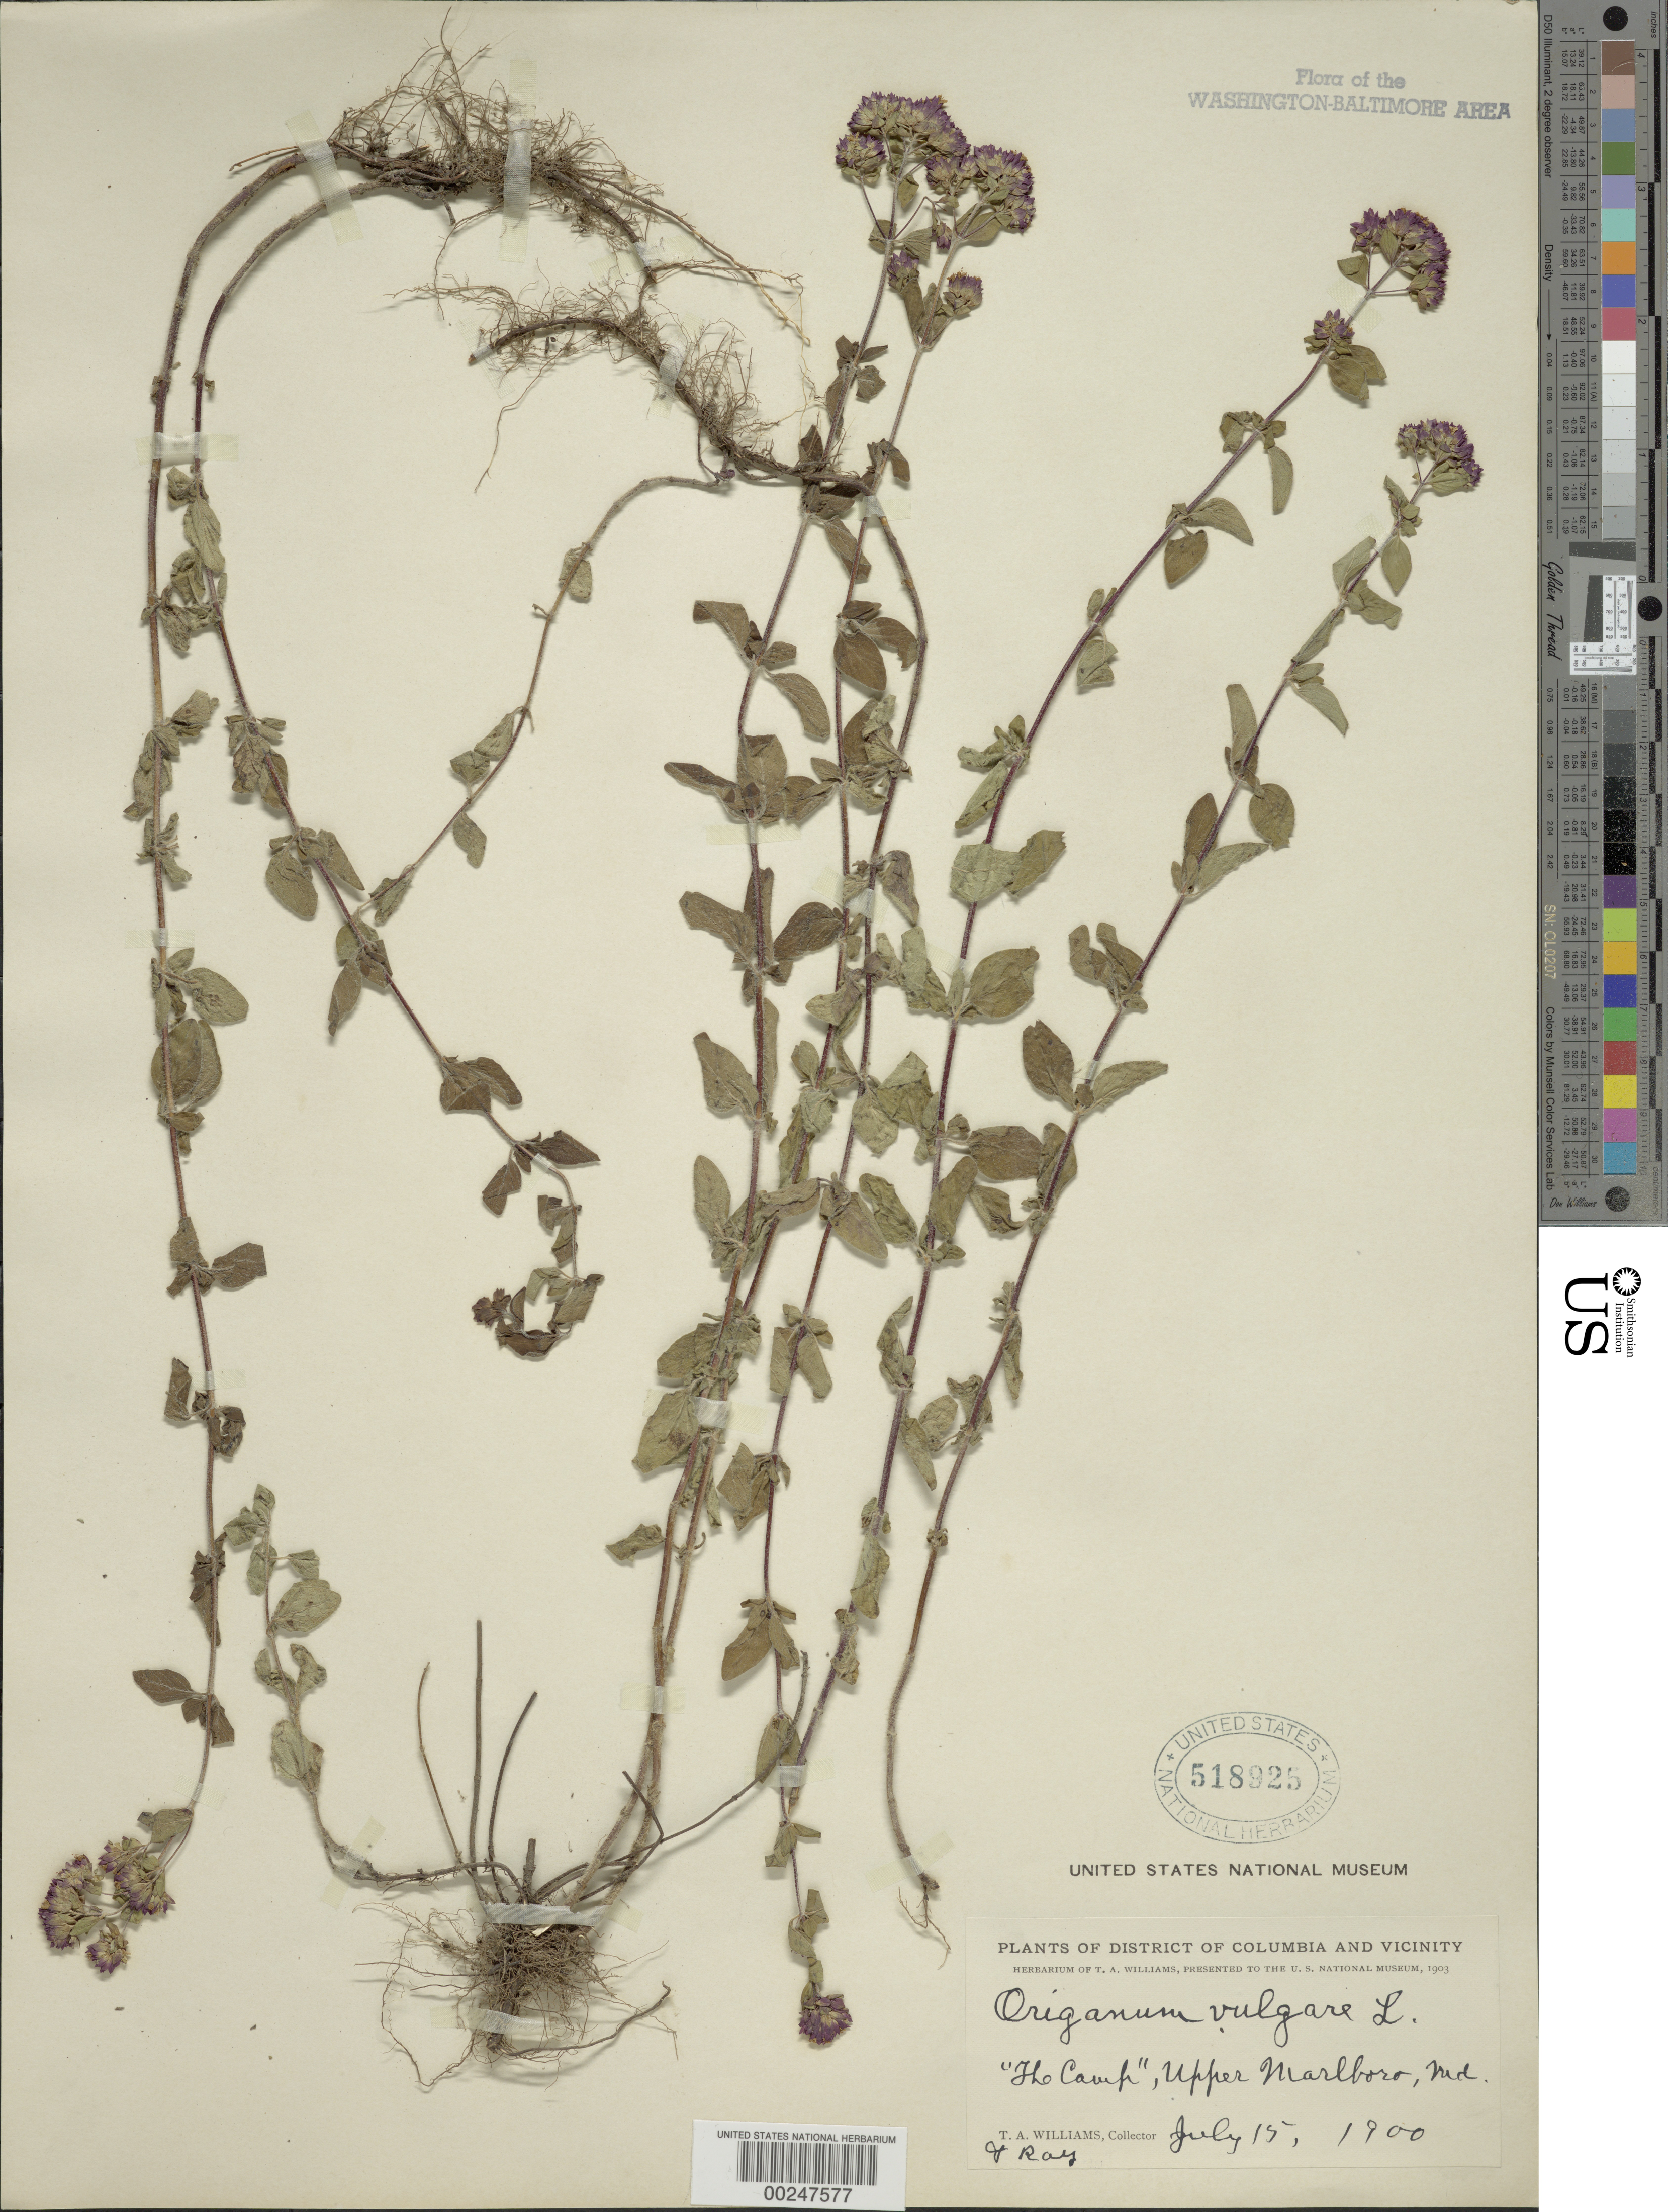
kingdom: Plantae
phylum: Tracheophyta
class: Magnoliopsida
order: Lamiales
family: Lamiaceae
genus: Origanum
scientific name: Origanum vulgare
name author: L.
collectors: T. A. Williams & -. Ray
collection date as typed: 15 Jul 1900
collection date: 1900-07-15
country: United States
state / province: Maryland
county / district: Prince George's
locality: Upper Marlboro, "the Camp"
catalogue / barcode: US 518925